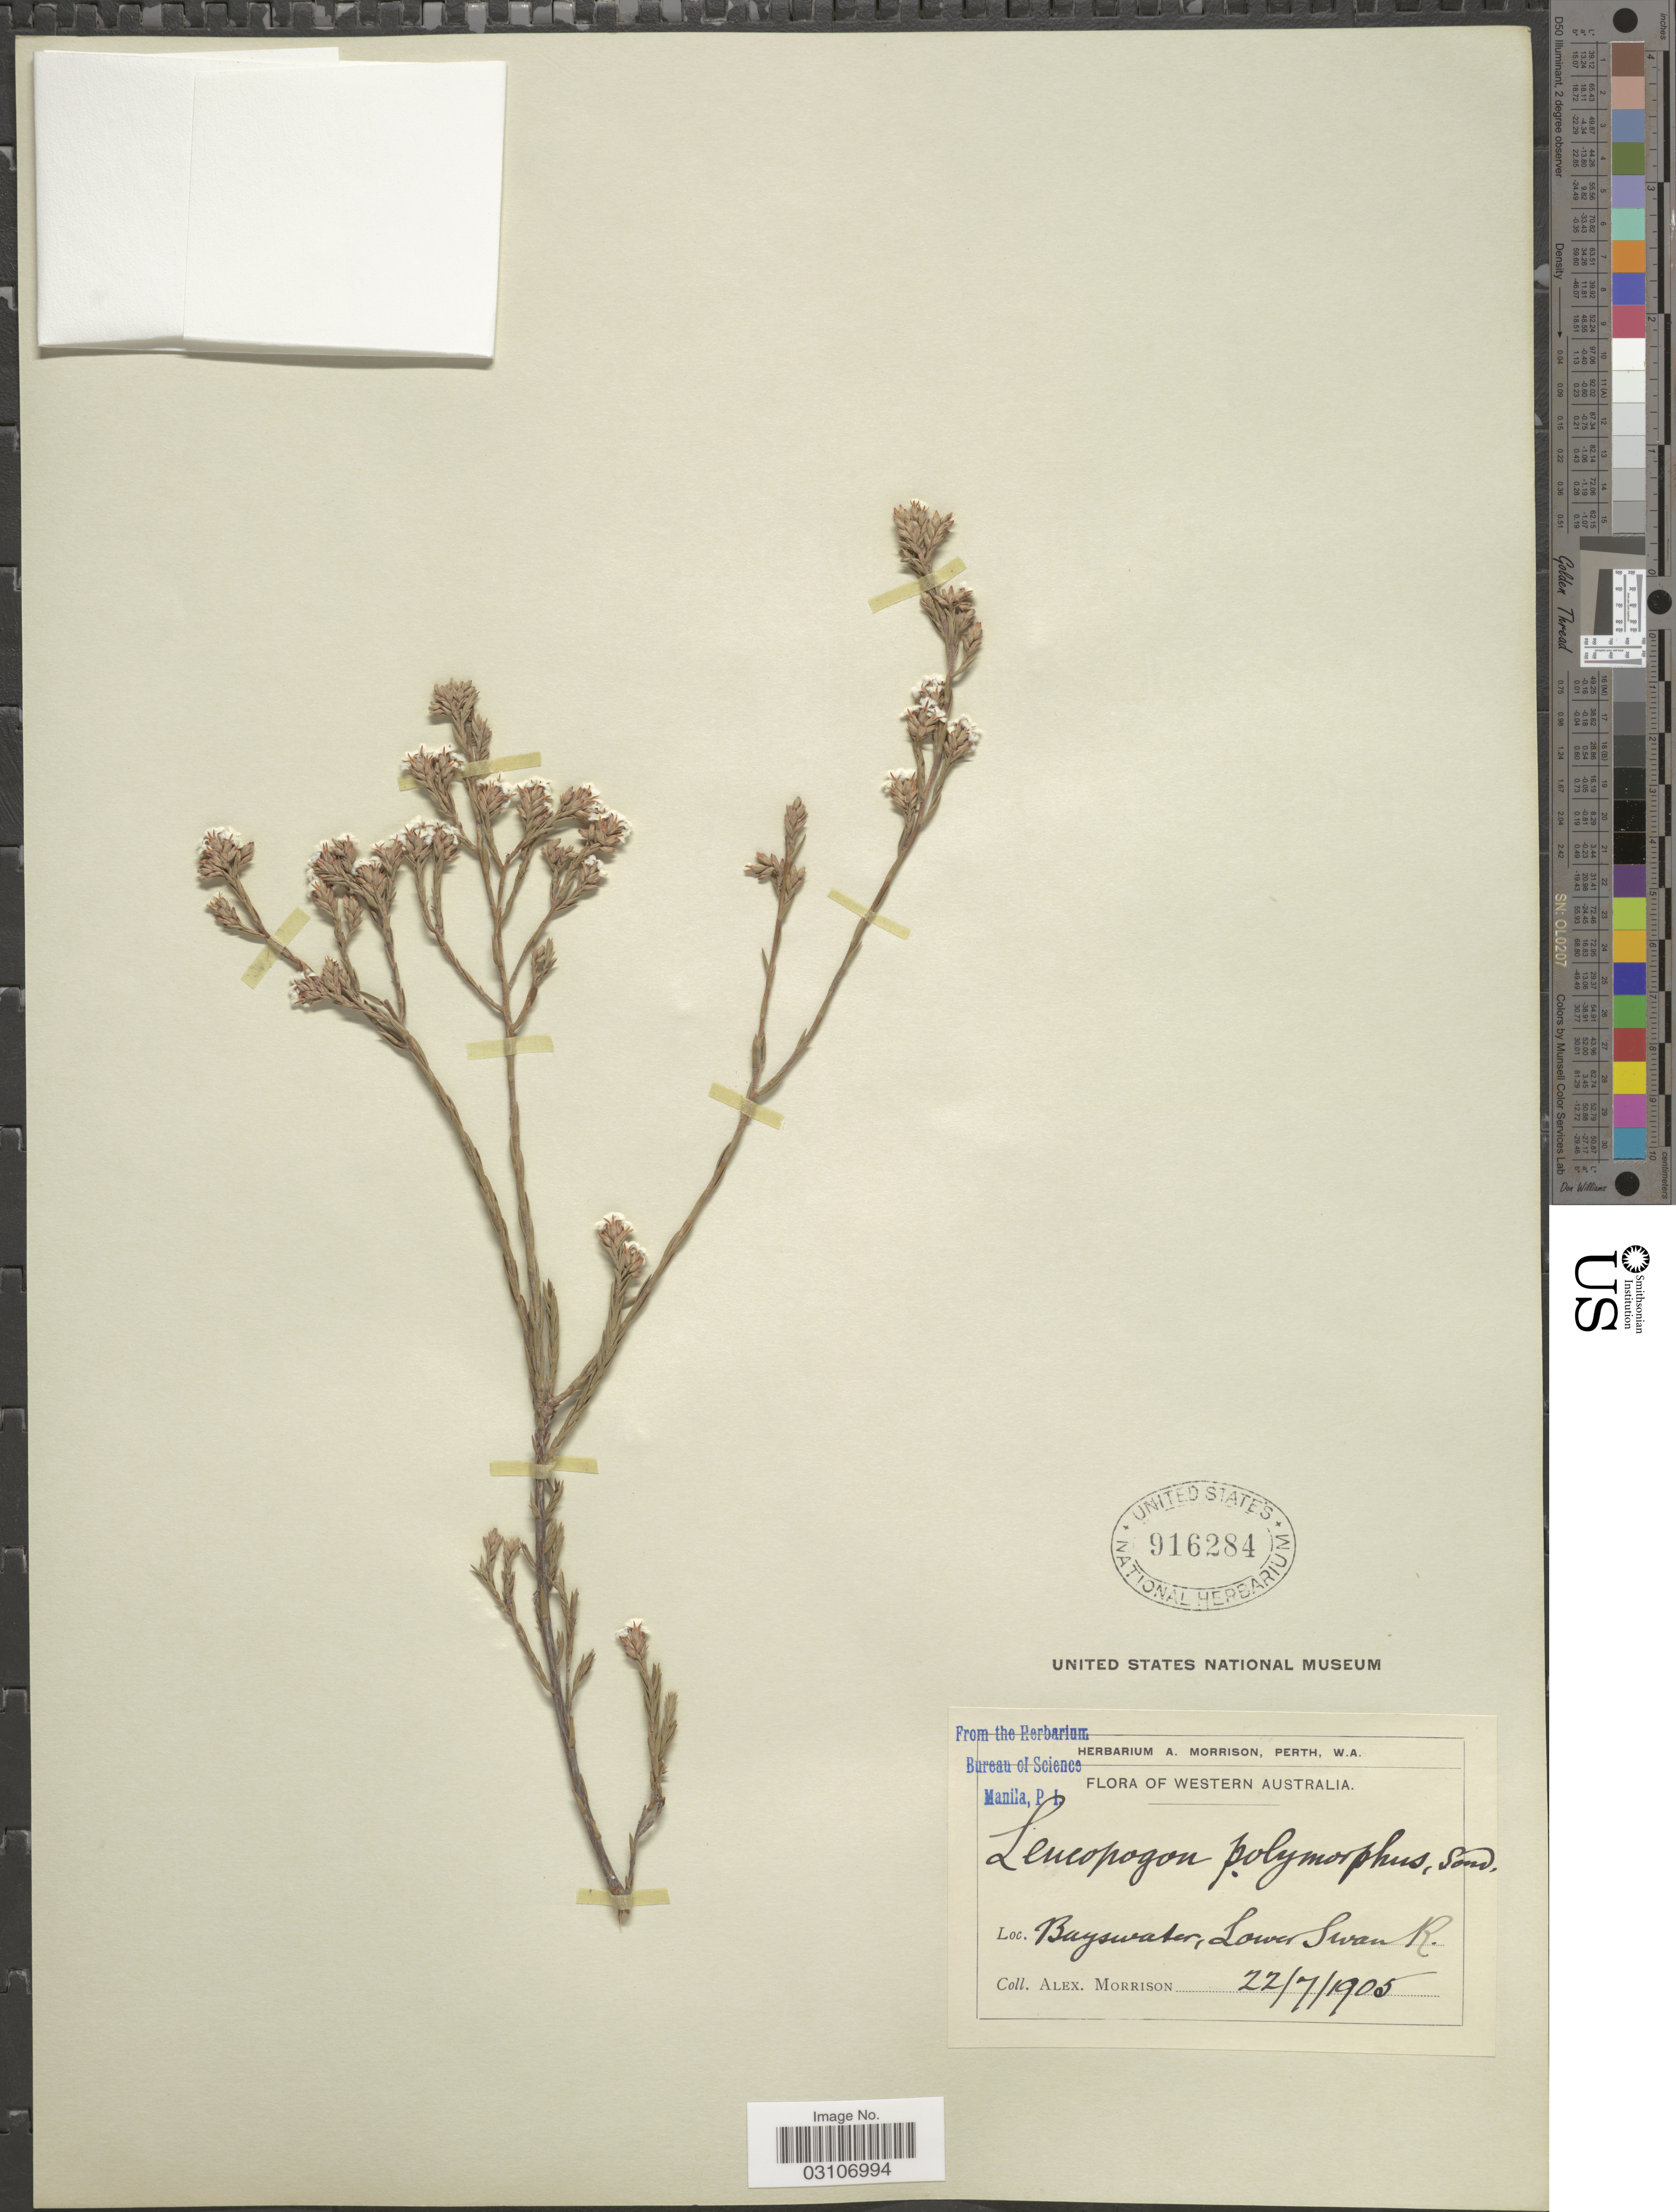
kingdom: Plantae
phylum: Tracheophyta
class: Magnoliopsida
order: Ericales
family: Ericaceae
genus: Leucopogon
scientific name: Leucopogon polymorphus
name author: Sond.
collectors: A. Morrison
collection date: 1905-07-22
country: Australia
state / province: Western Australia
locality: Bayswater, Lower Swan R.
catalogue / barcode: US 916284